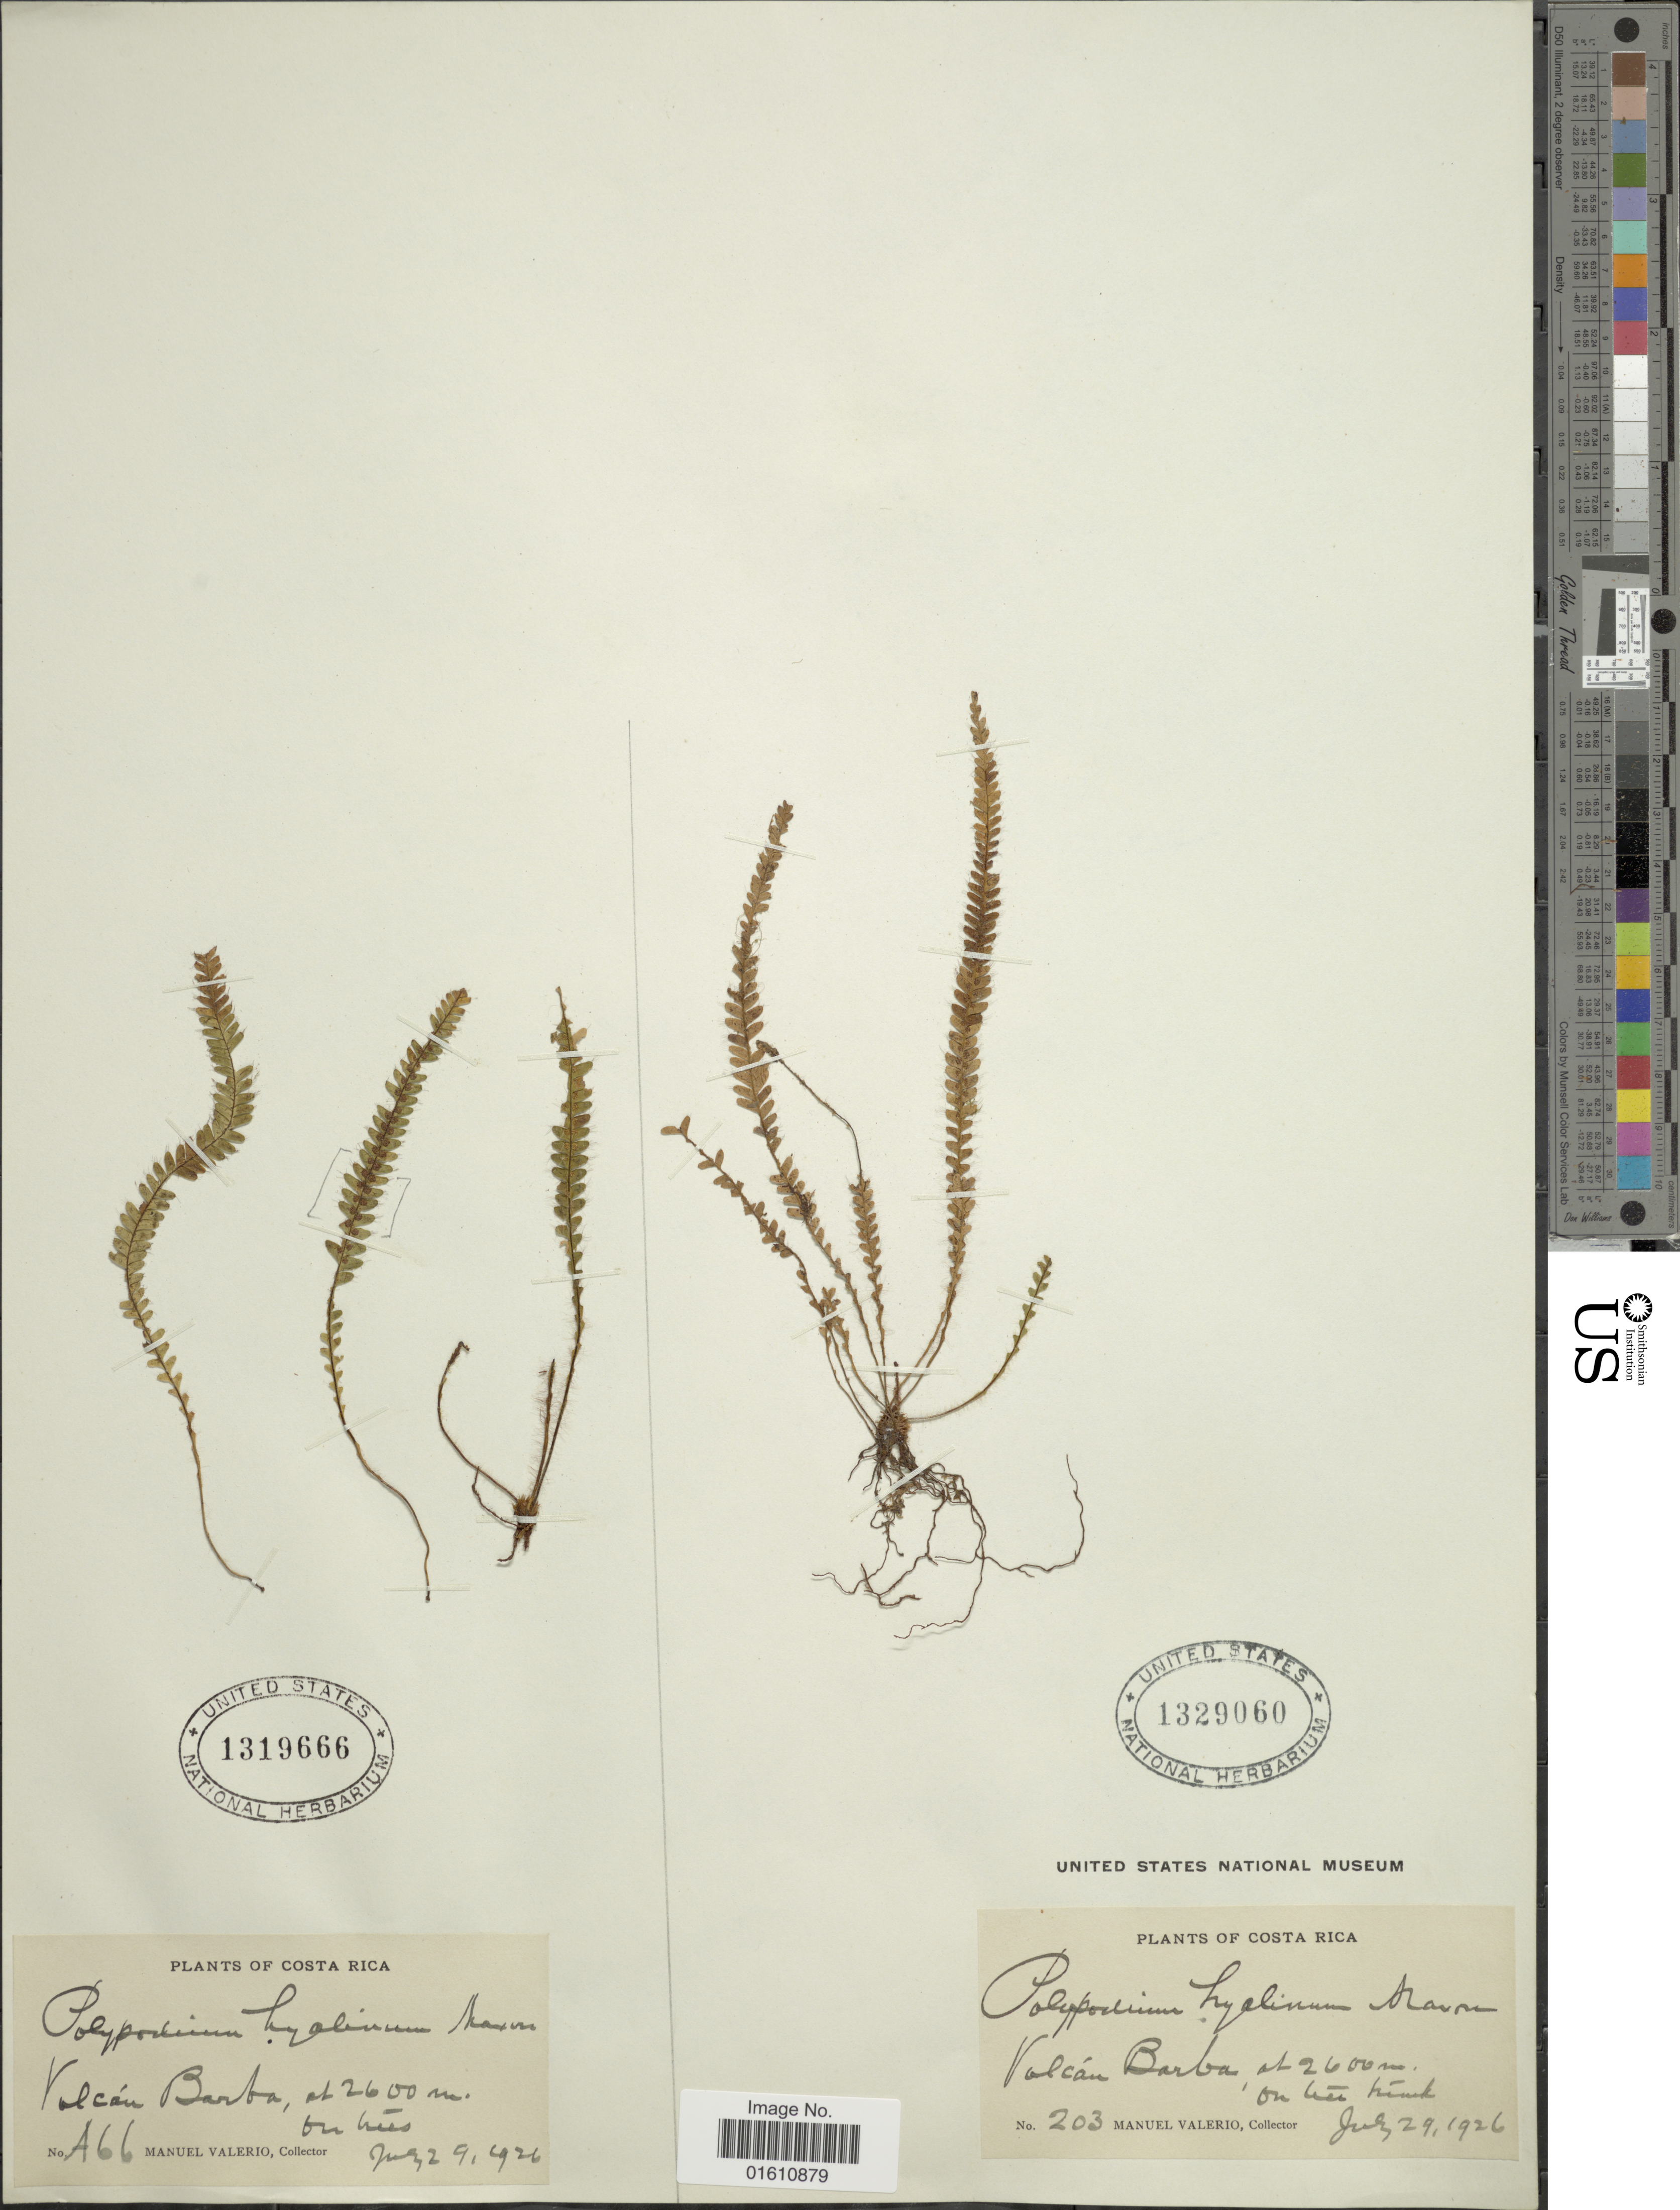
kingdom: Plantae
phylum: Tracheophyta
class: Polypodiopsida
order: Polypodiales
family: Polypodiaceae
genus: Moranopteris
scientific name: Moranopteris hyalina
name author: (Maxon) R. Y. Hirai & J. Prado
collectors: M. Valerio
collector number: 203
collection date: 1926-07-29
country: Costa Rica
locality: Volcan Barba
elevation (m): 2600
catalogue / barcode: US 1329060-2